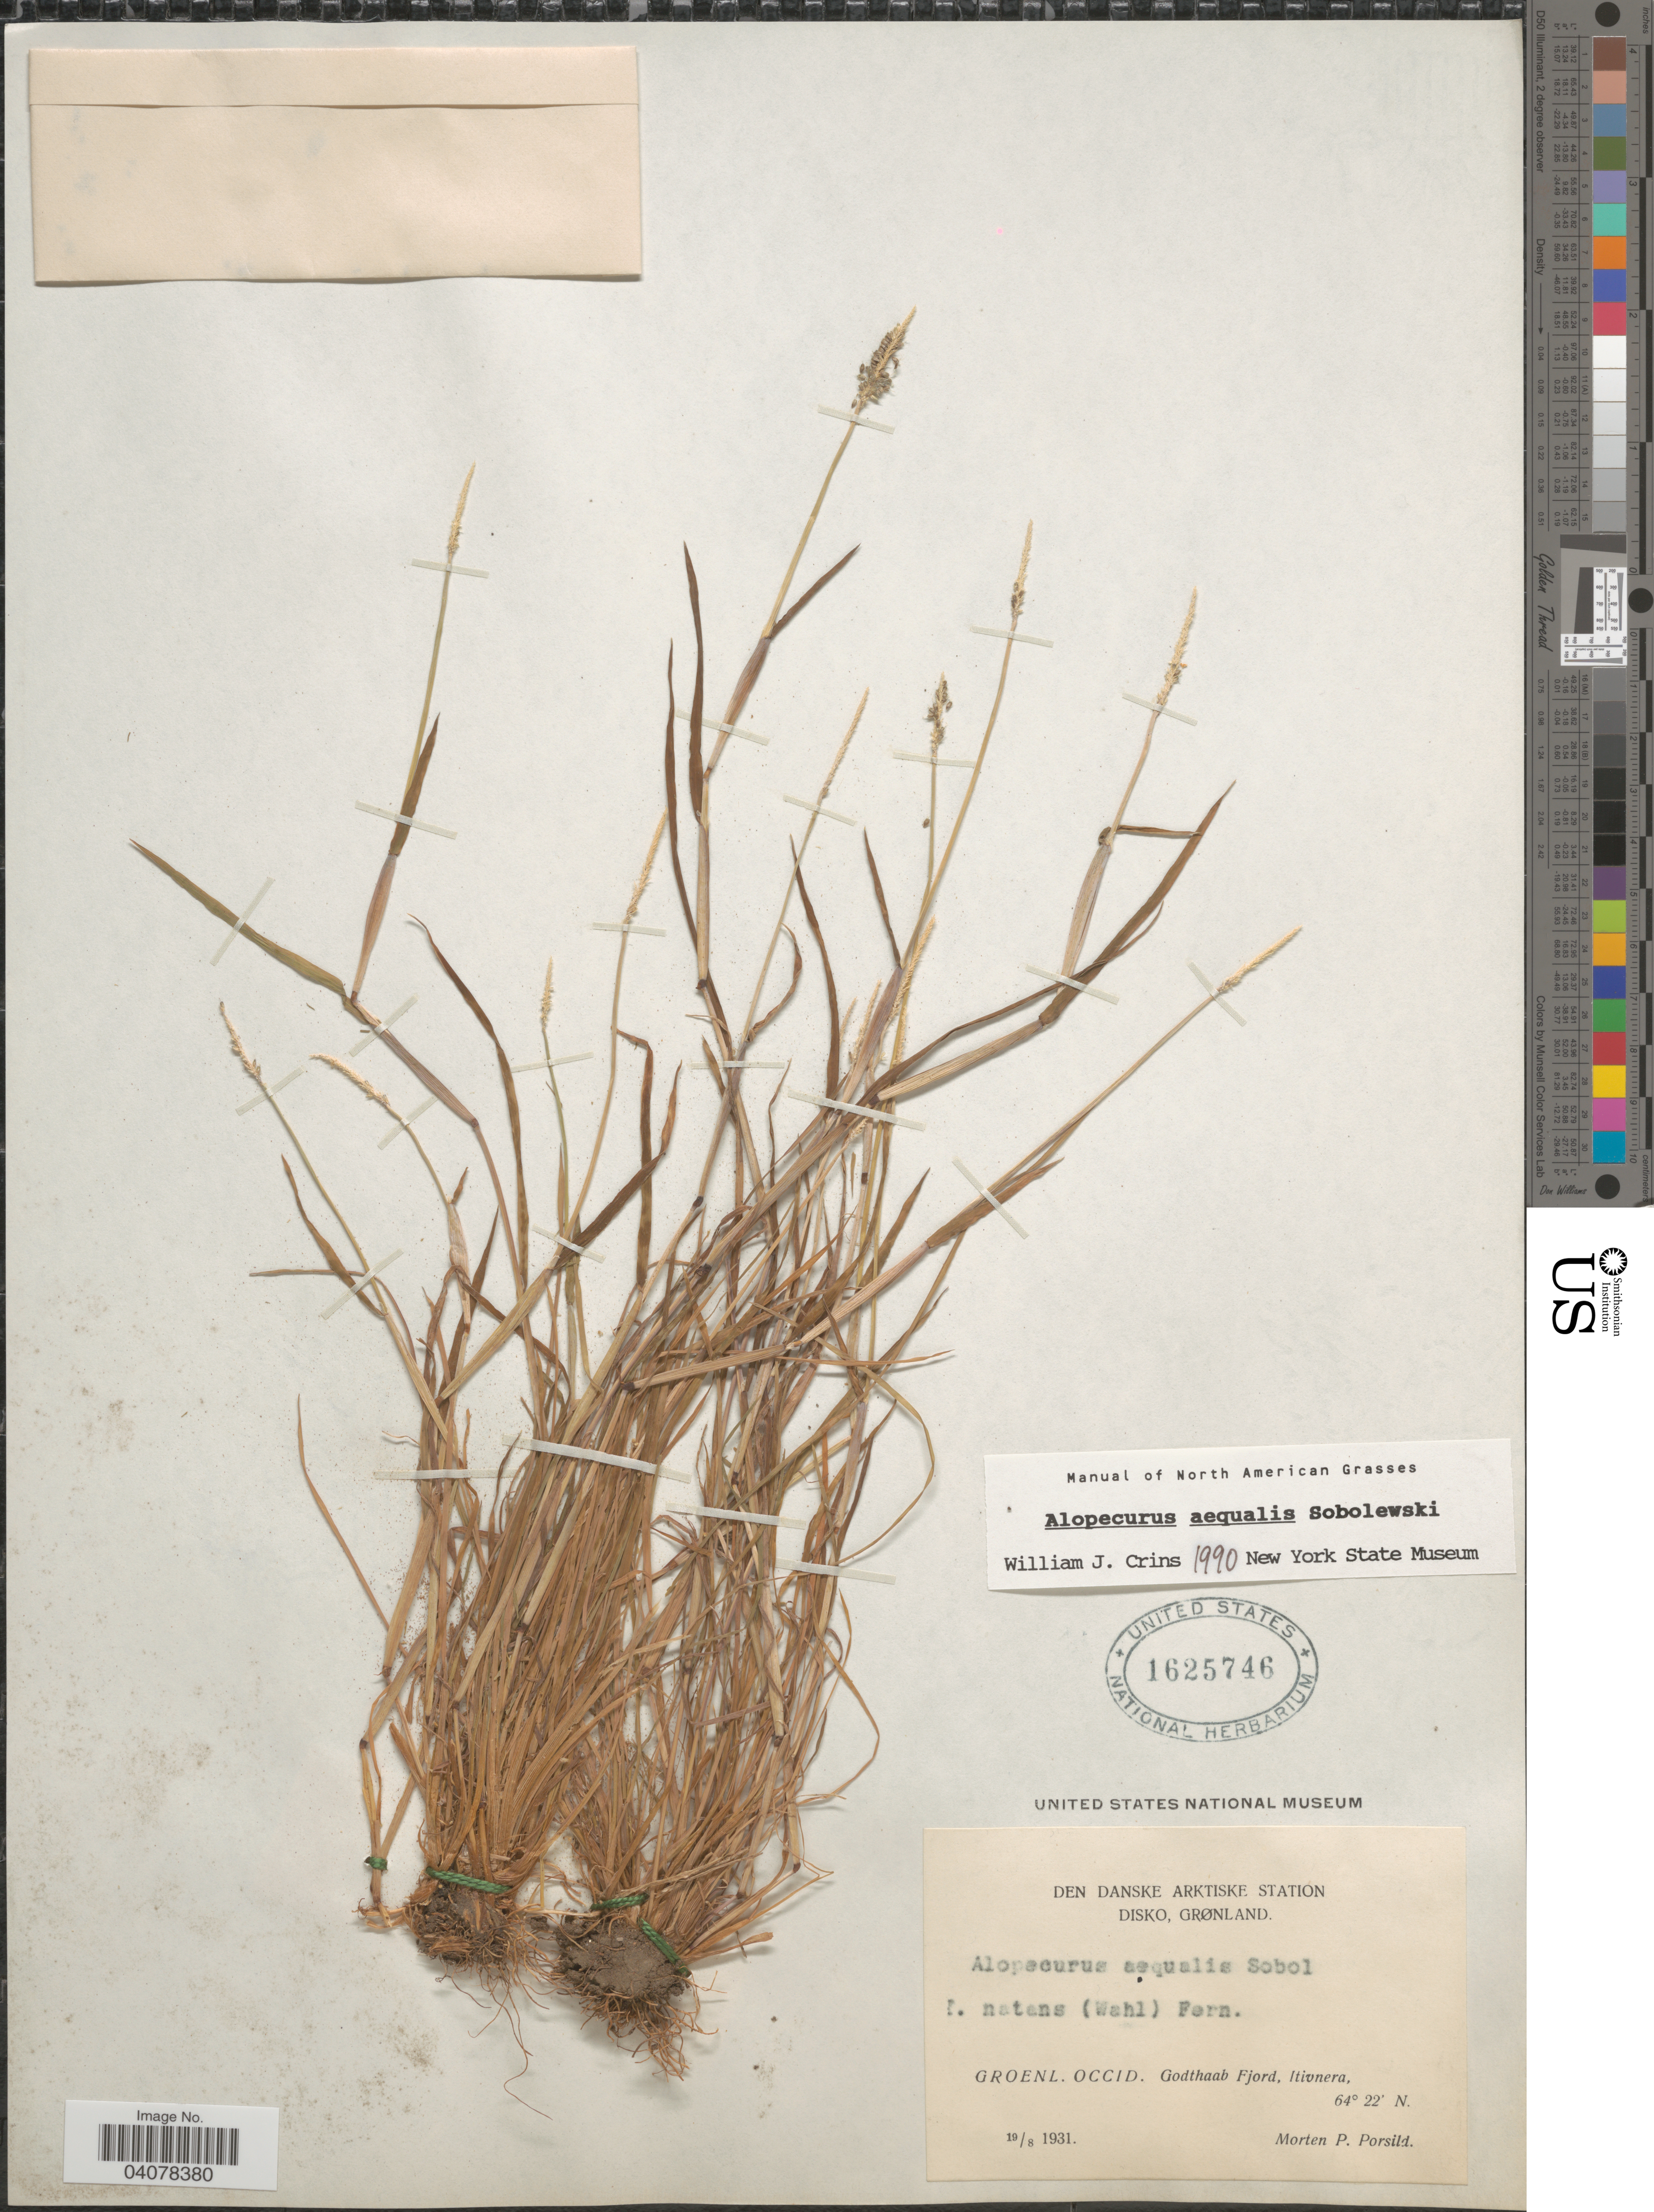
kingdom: Plantae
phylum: Tracheophyta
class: Liliopsida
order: Poales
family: Poaceae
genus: Alopecurus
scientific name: Alopecurus aequalis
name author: Sobol.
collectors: M. P. Porsild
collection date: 1931-08-19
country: Greenland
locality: Den Danske Arktiske Station, Disko, Grønland. Groenl. Occid. Disko. Godthaab Fjord, Itivnera.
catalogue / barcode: US 1625746